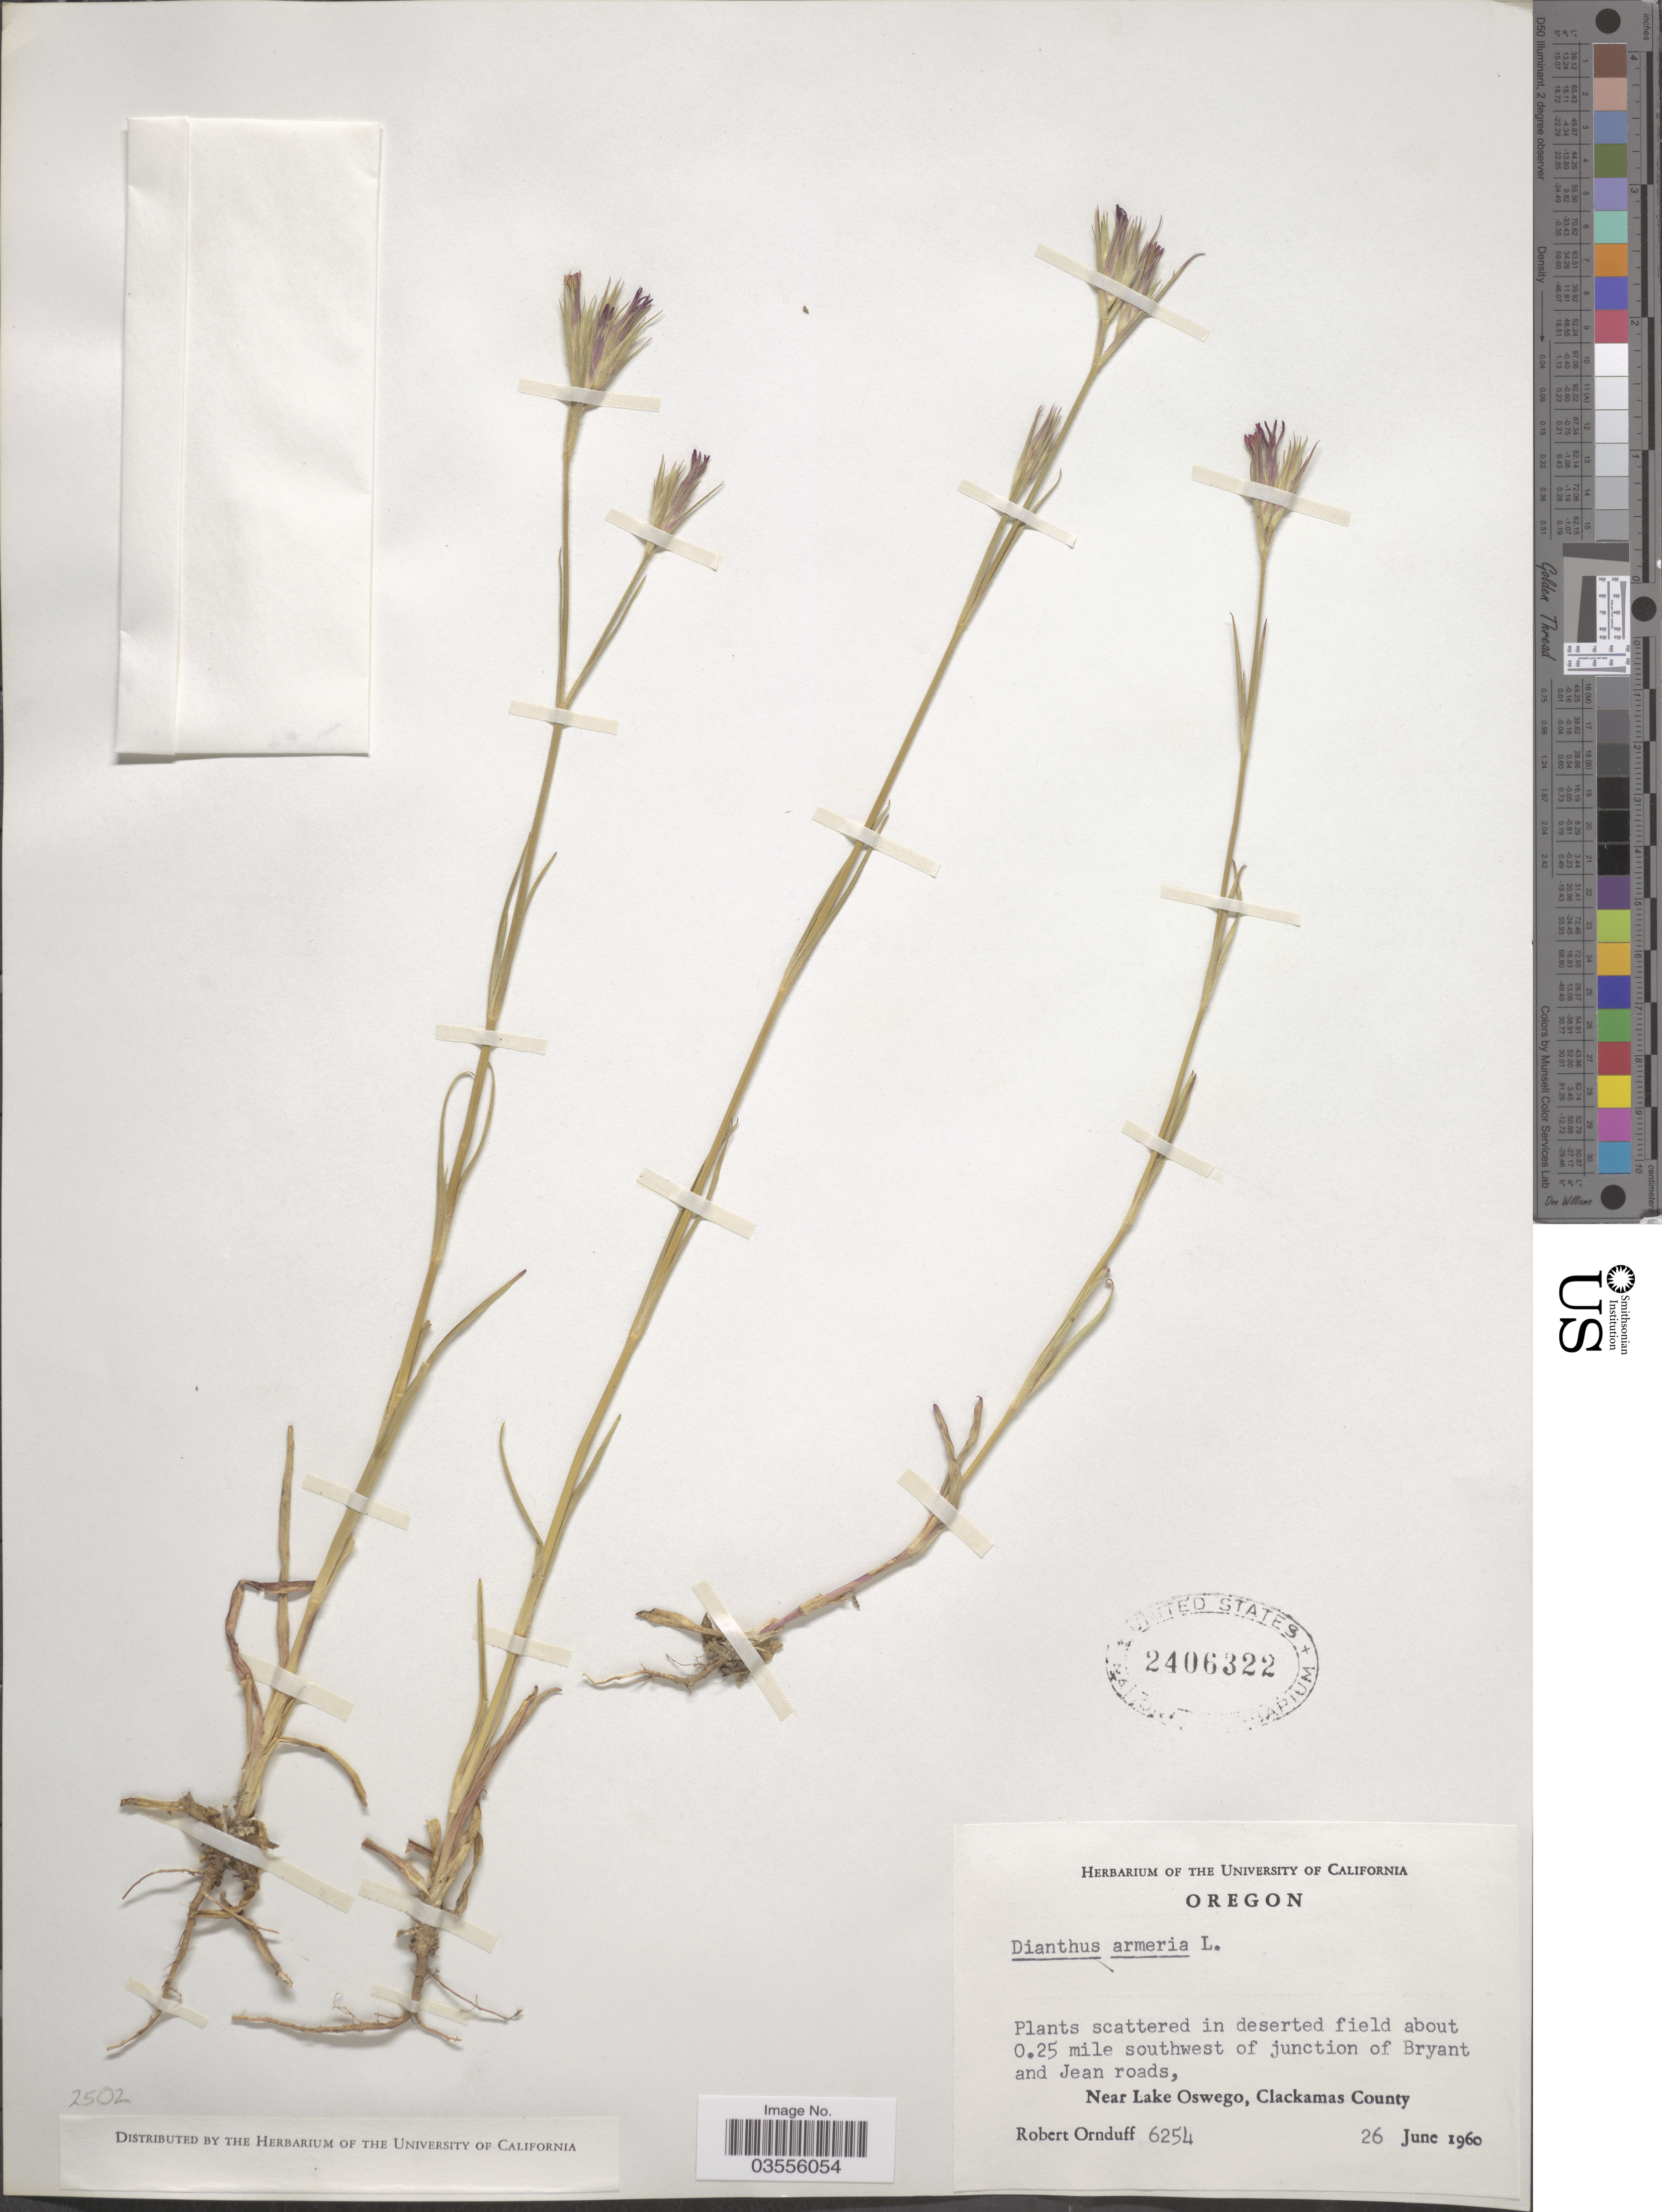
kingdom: Plantae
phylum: Tracheophyta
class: Magnoliopsida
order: Caryophyllales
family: Caryophyllaceae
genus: Dianthus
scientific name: Dianthus armeria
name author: L.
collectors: R. Ornduff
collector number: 6254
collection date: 1960-06-26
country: United States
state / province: Oregon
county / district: Clackamas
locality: About 0.25 mile southwest of junction of Bryant and Jean roads, Near Lake Oswego, Clackamas County.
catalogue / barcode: US 2406322